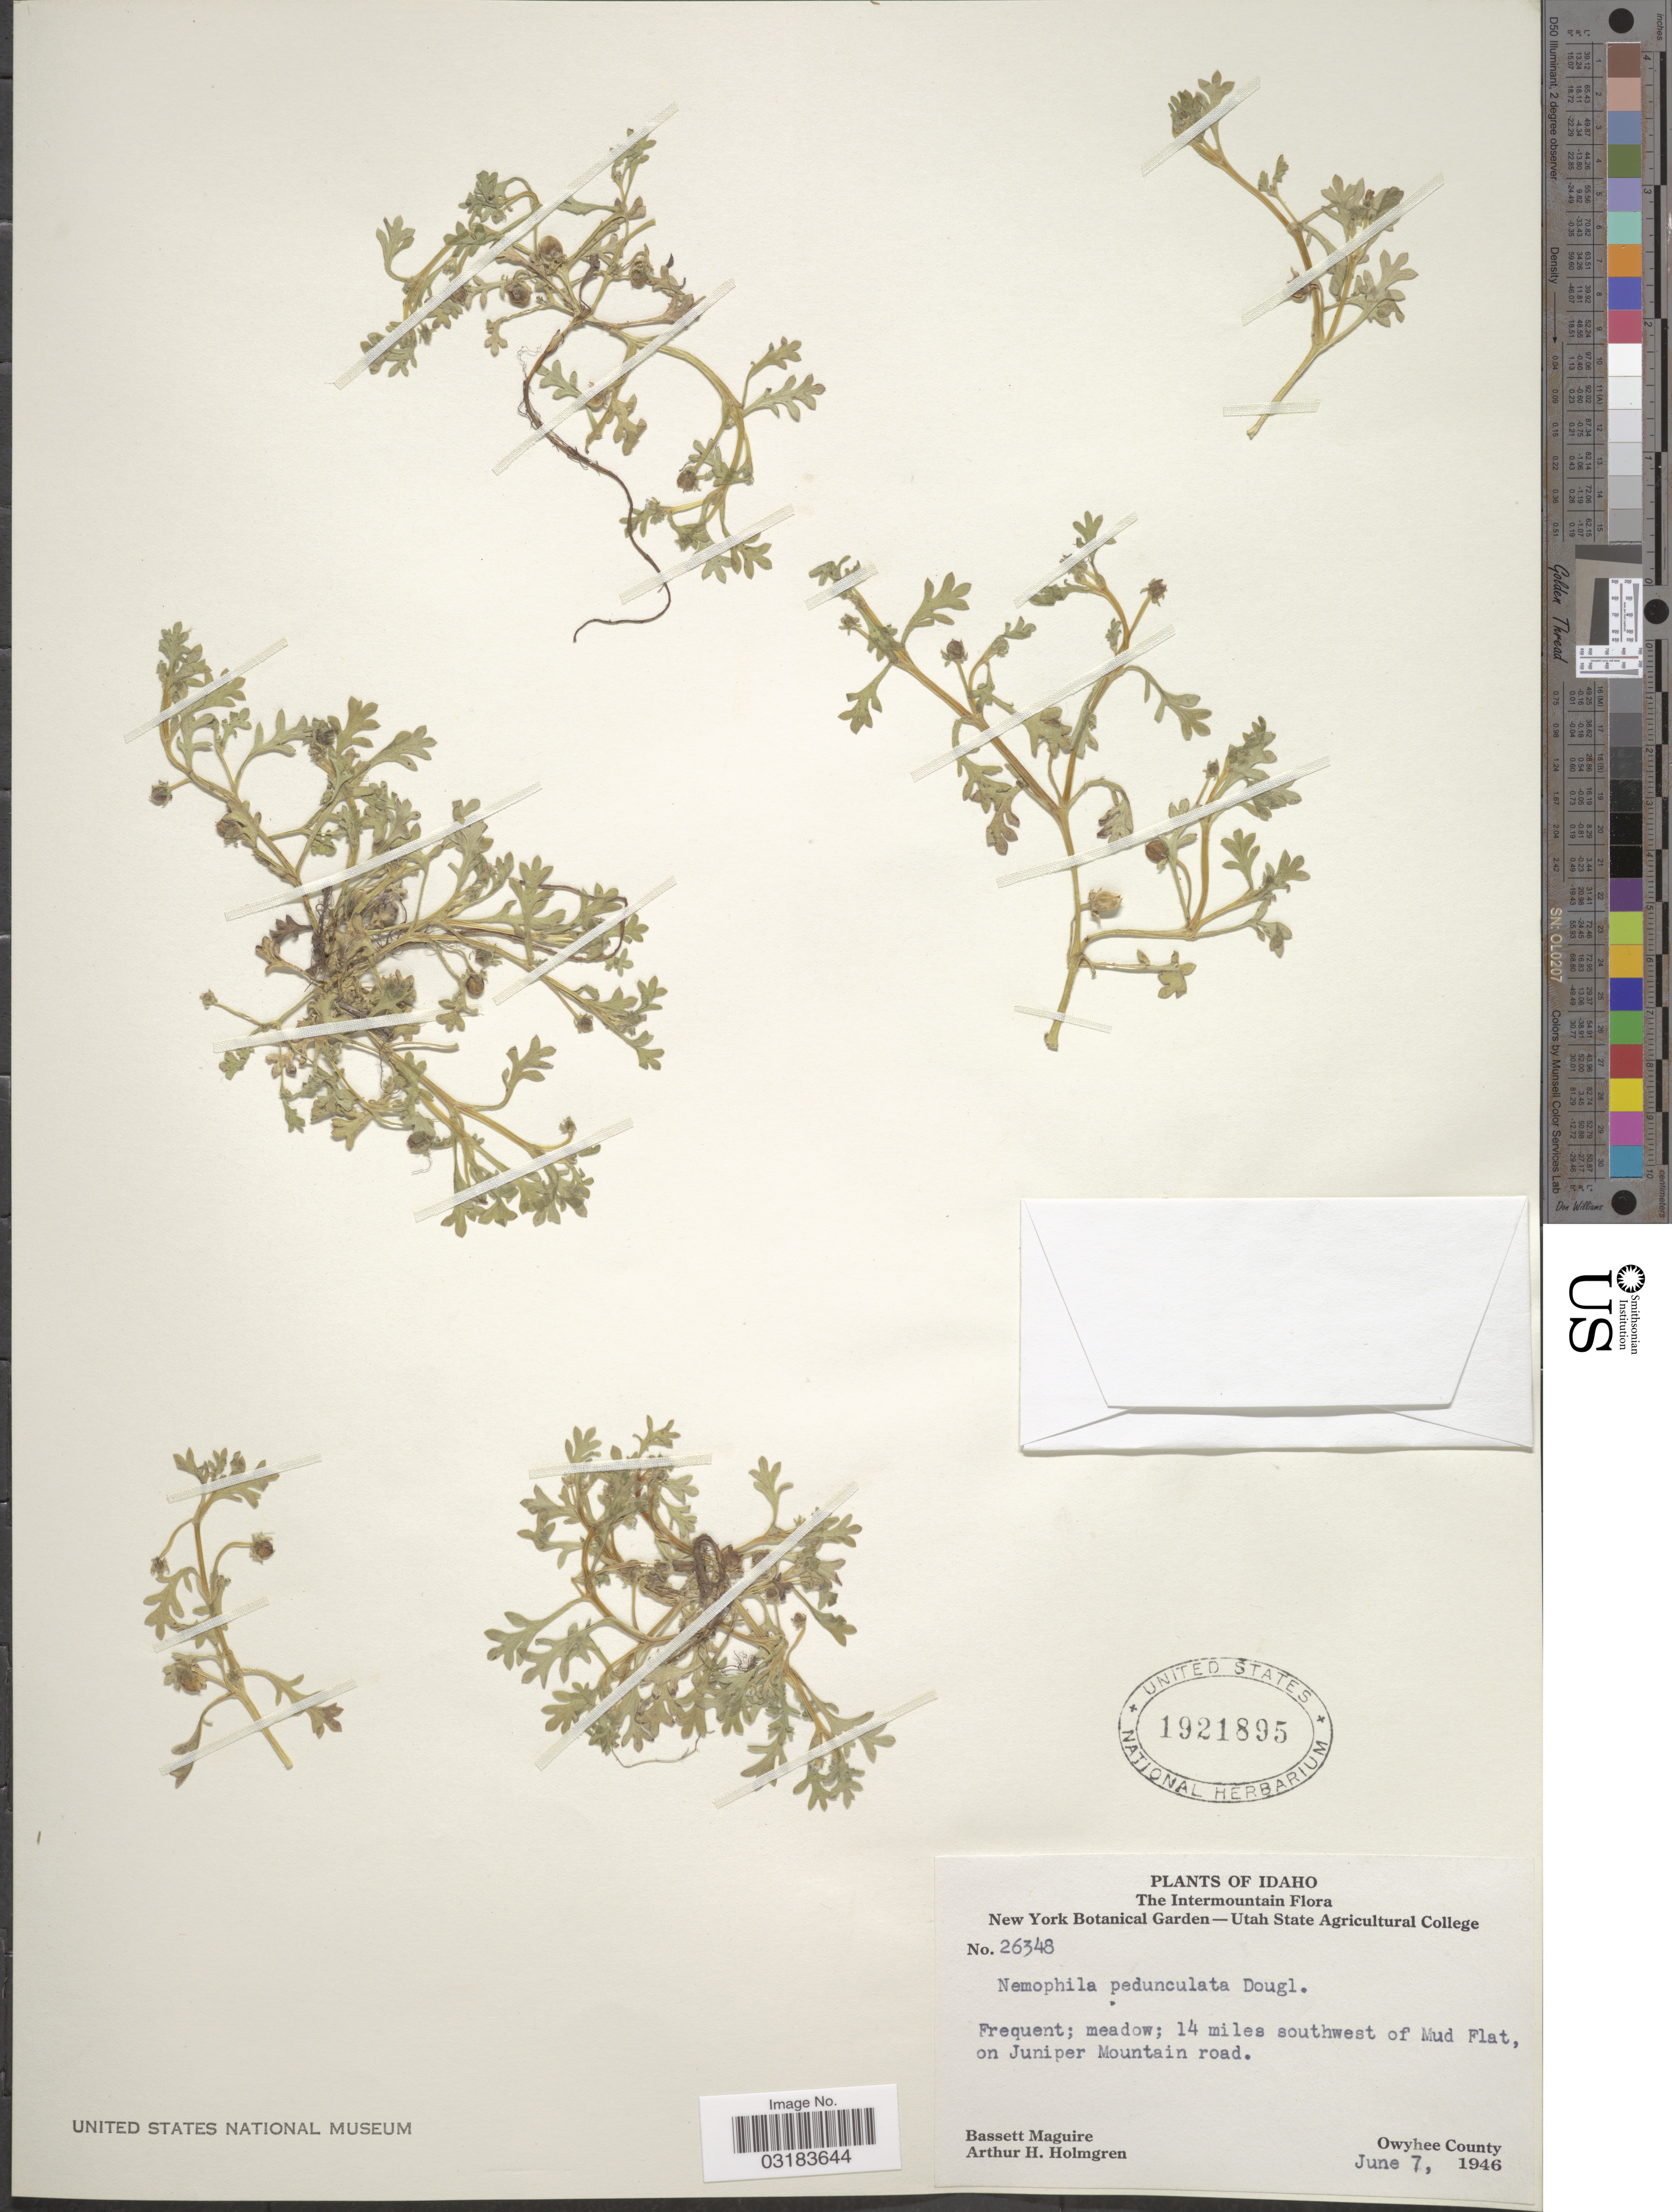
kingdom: Plantae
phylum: Tracheophyta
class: Magnoliopsida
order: Boraginales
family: Hydrophyllaceae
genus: Nemophila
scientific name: Nemophila pedunculata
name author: Douglas ex Benth.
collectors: B. Maguire & A. H. Holmgren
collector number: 26348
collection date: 1946-06-07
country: United States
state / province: Idaho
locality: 14 miles southwest of Mud Flat, on Juniper Mountain road.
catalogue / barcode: US 1921895